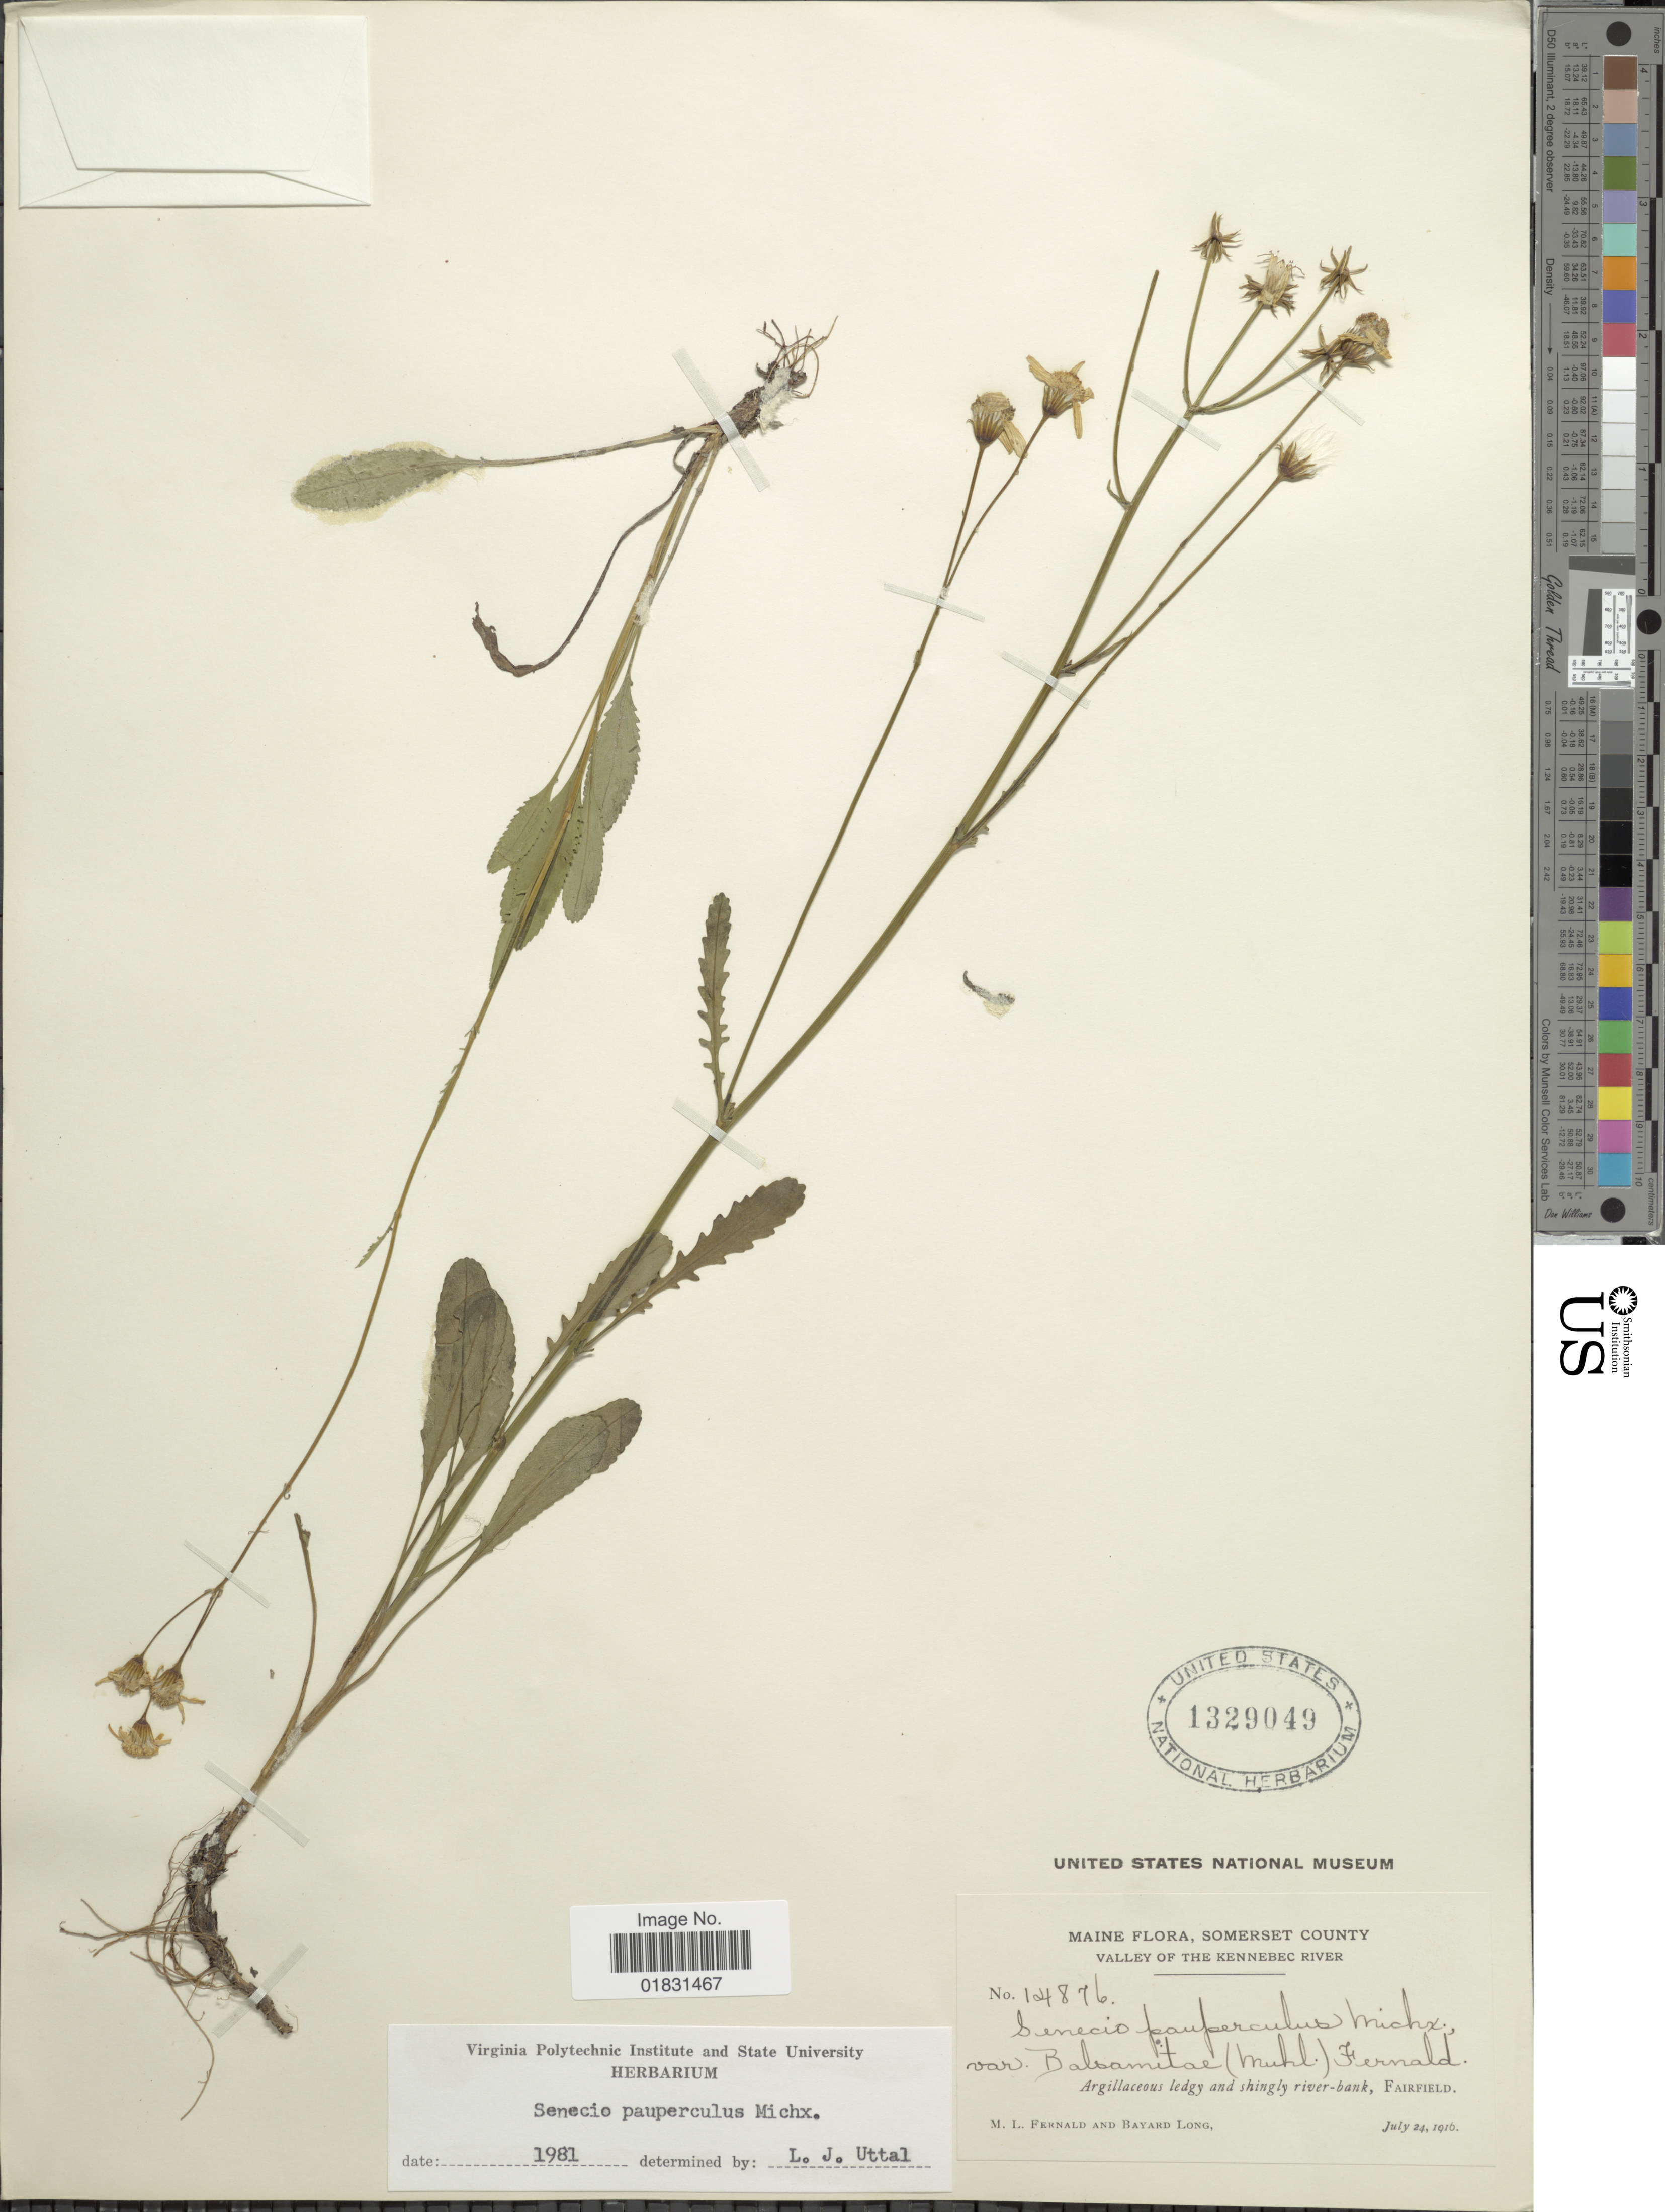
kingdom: Plantae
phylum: Tracheophyta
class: Magnoliopsida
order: Asterales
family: Asteraceae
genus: Packera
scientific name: Packera paupercula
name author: (Michx.) Á. Löve & D. Löve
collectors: M. L. Fernald & B. Long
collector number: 14876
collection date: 1916-07-24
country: United States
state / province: Maine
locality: Somerset County, Valley of the Kennebec River, Argillaceous ledgy and shingly river-bank, Fairfield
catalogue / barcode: US 1329049